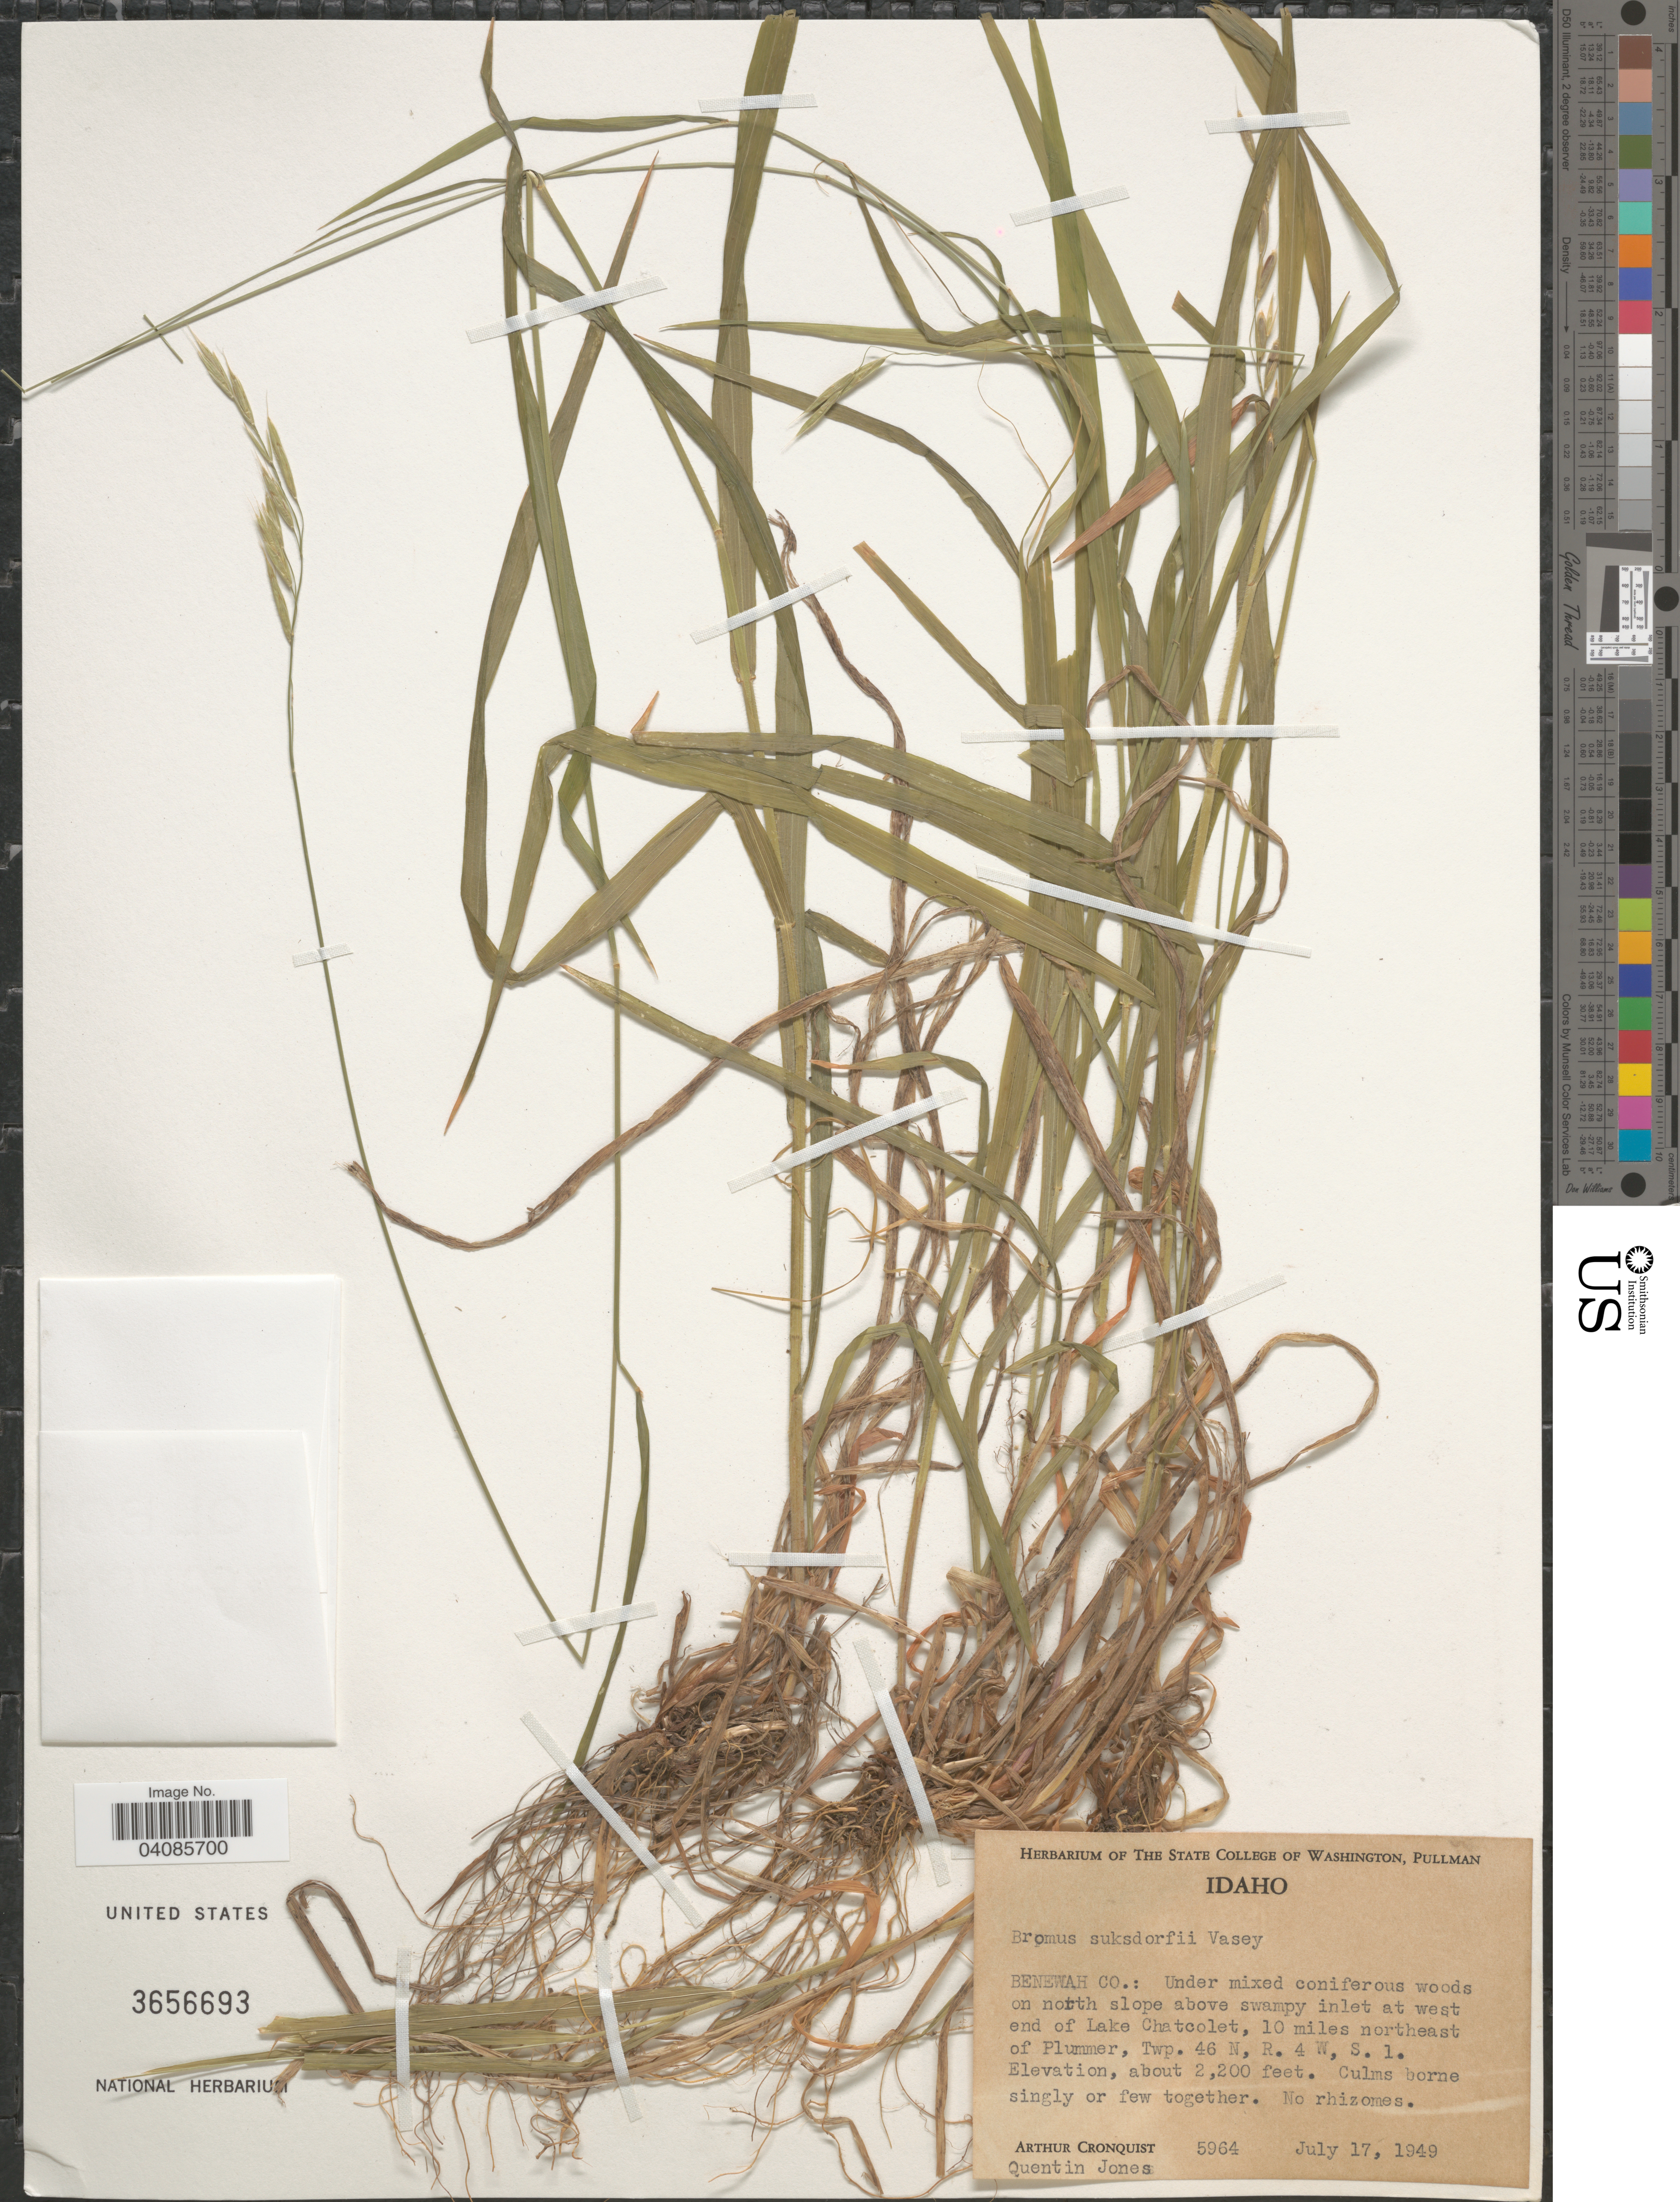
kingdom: Plantae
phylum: Tracheophyta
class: Liliopsida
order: Poales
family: Poaceae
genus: Bromus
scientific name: Bromus suksdorfii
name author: Vasey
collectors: A. J. Cronquist & Q. Jones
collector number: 5964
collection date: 1949-07-17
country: United States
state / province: Idaho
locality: Benewah Co.: on north slope above swampy inlet at west end of Lake Chatcolet, 10 miles northeast of Plummer, Twp. 46 N, R. 4 W, S. 1.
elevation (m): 671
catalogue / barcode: US 3656693